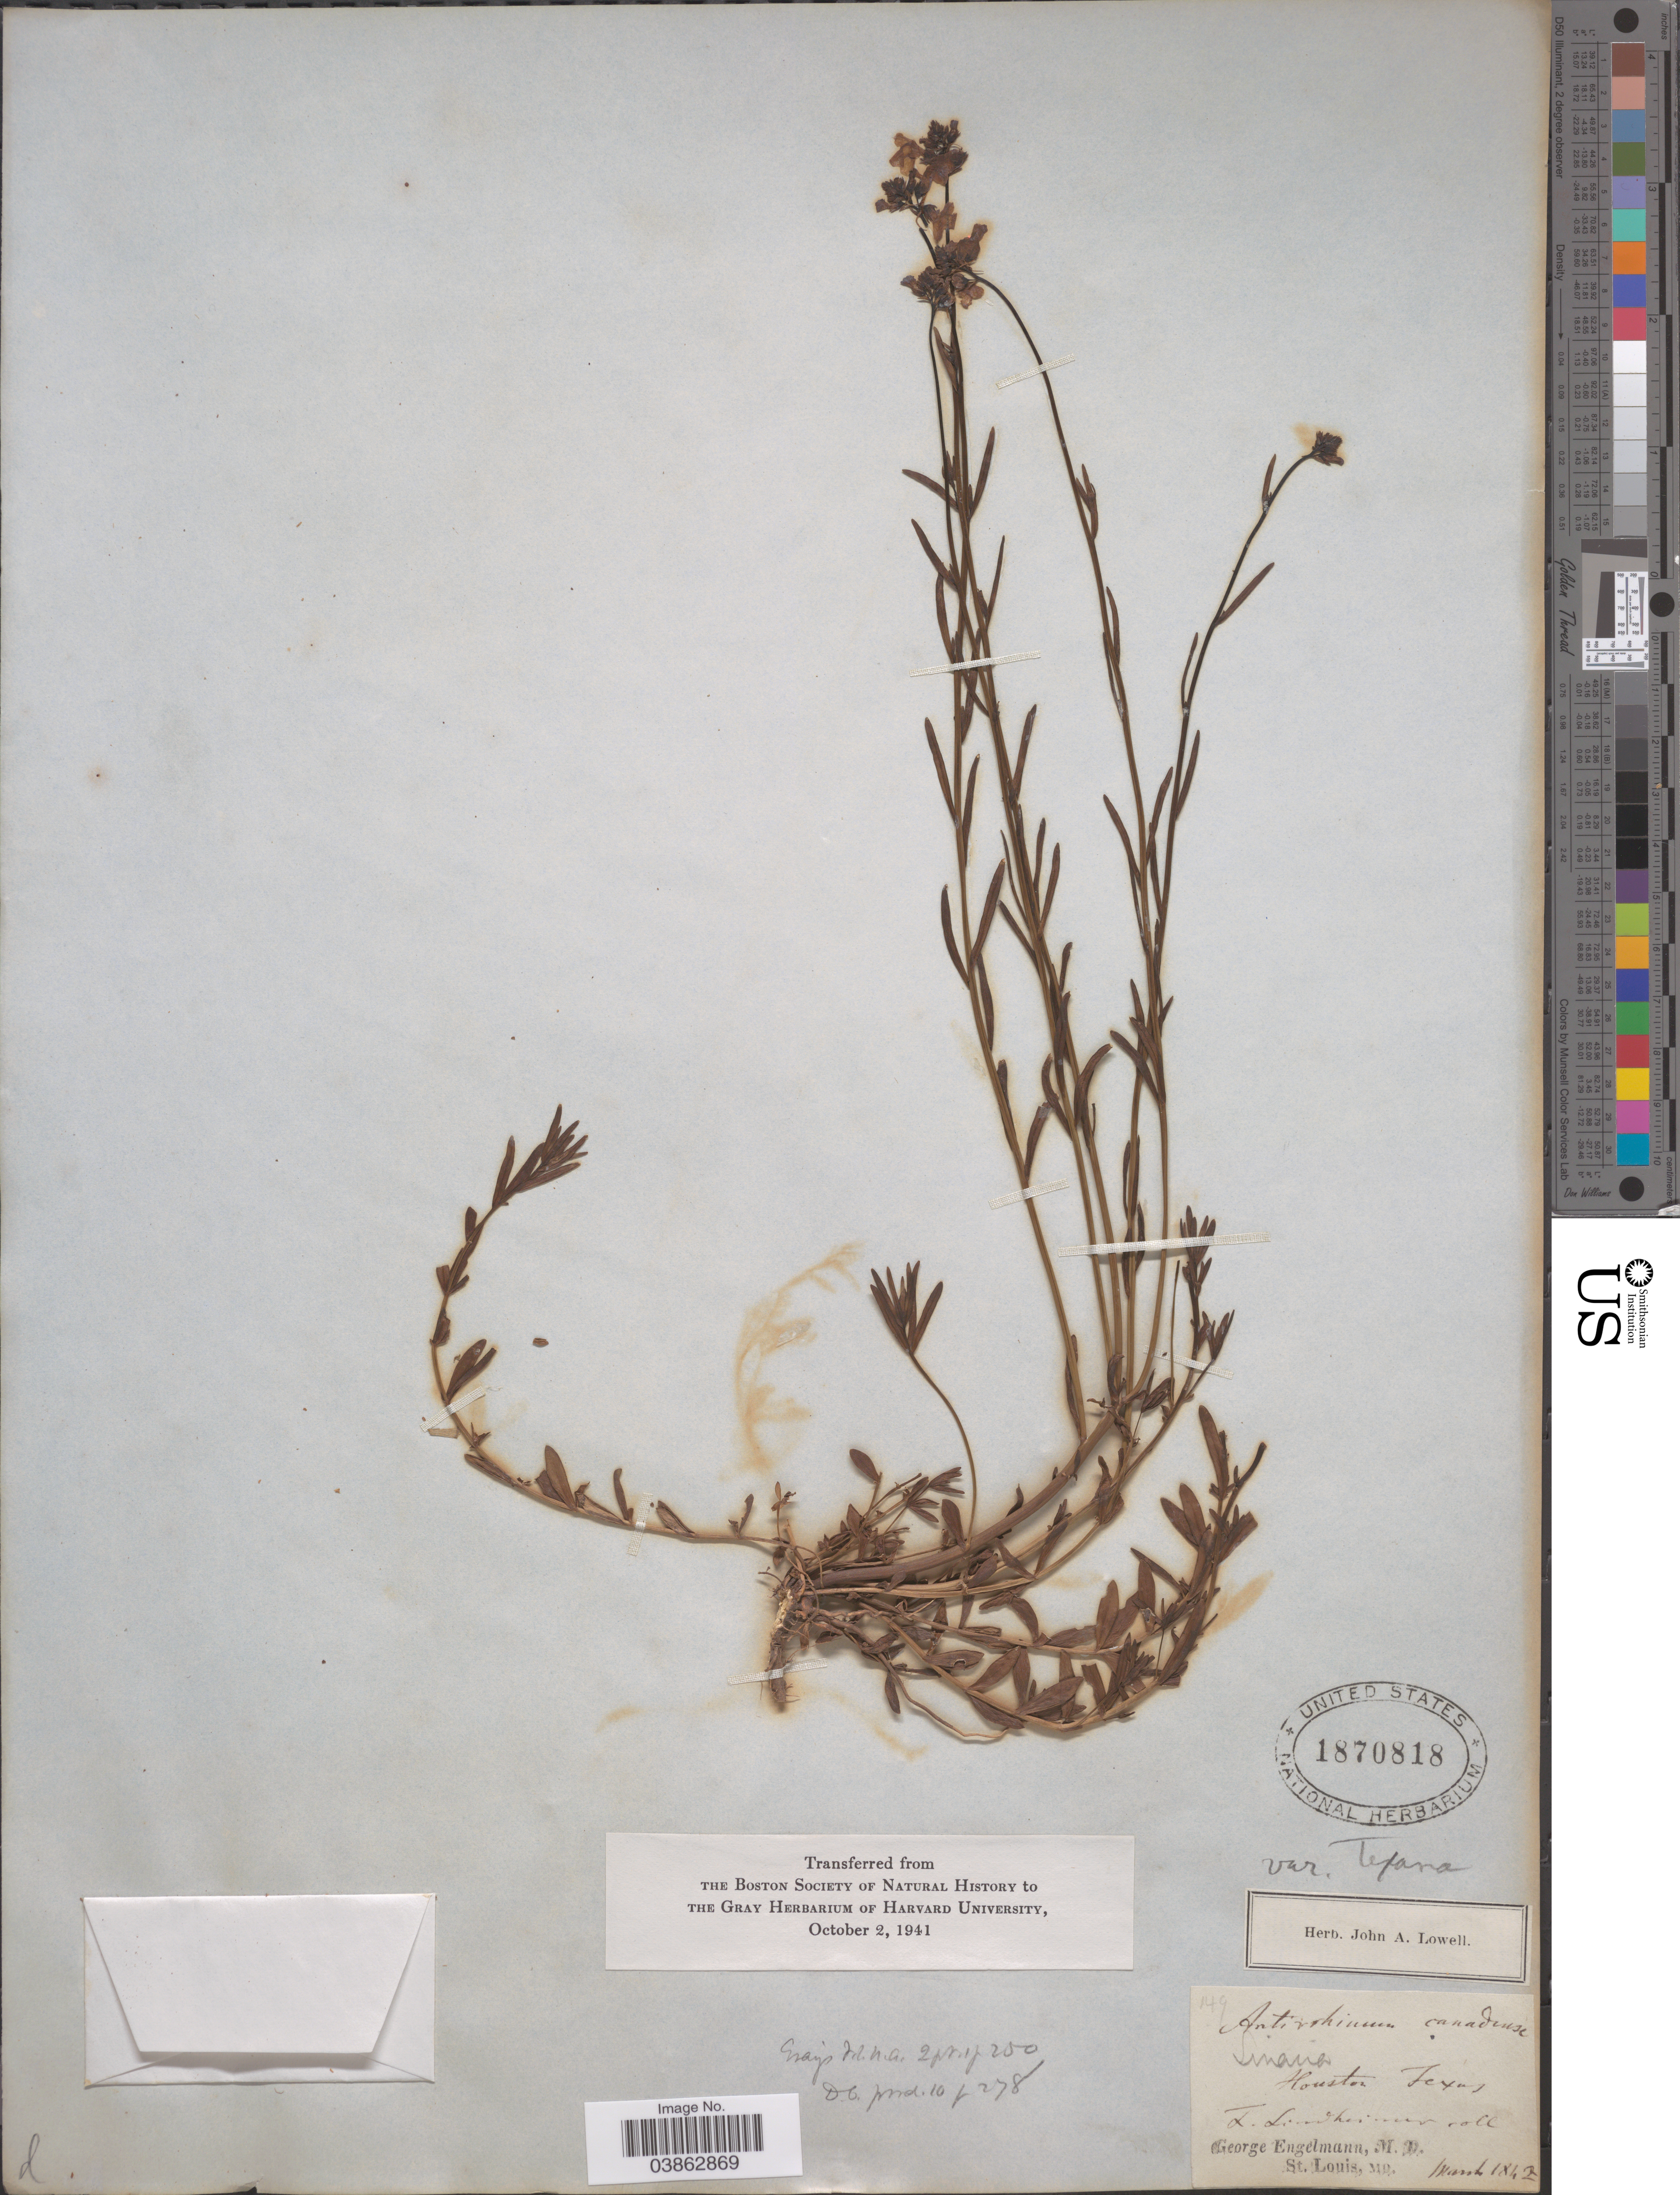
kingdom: Plantae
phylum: Tracheophyta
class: Magnoliopsida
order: Lamiales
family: Plantaginaceae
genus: Linaria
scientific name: Linaria texana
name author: Scheele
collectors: F. Lindheimer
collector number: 149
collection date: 1842-03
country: United States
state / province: Texas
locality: Houston.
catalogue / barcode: US 1870818